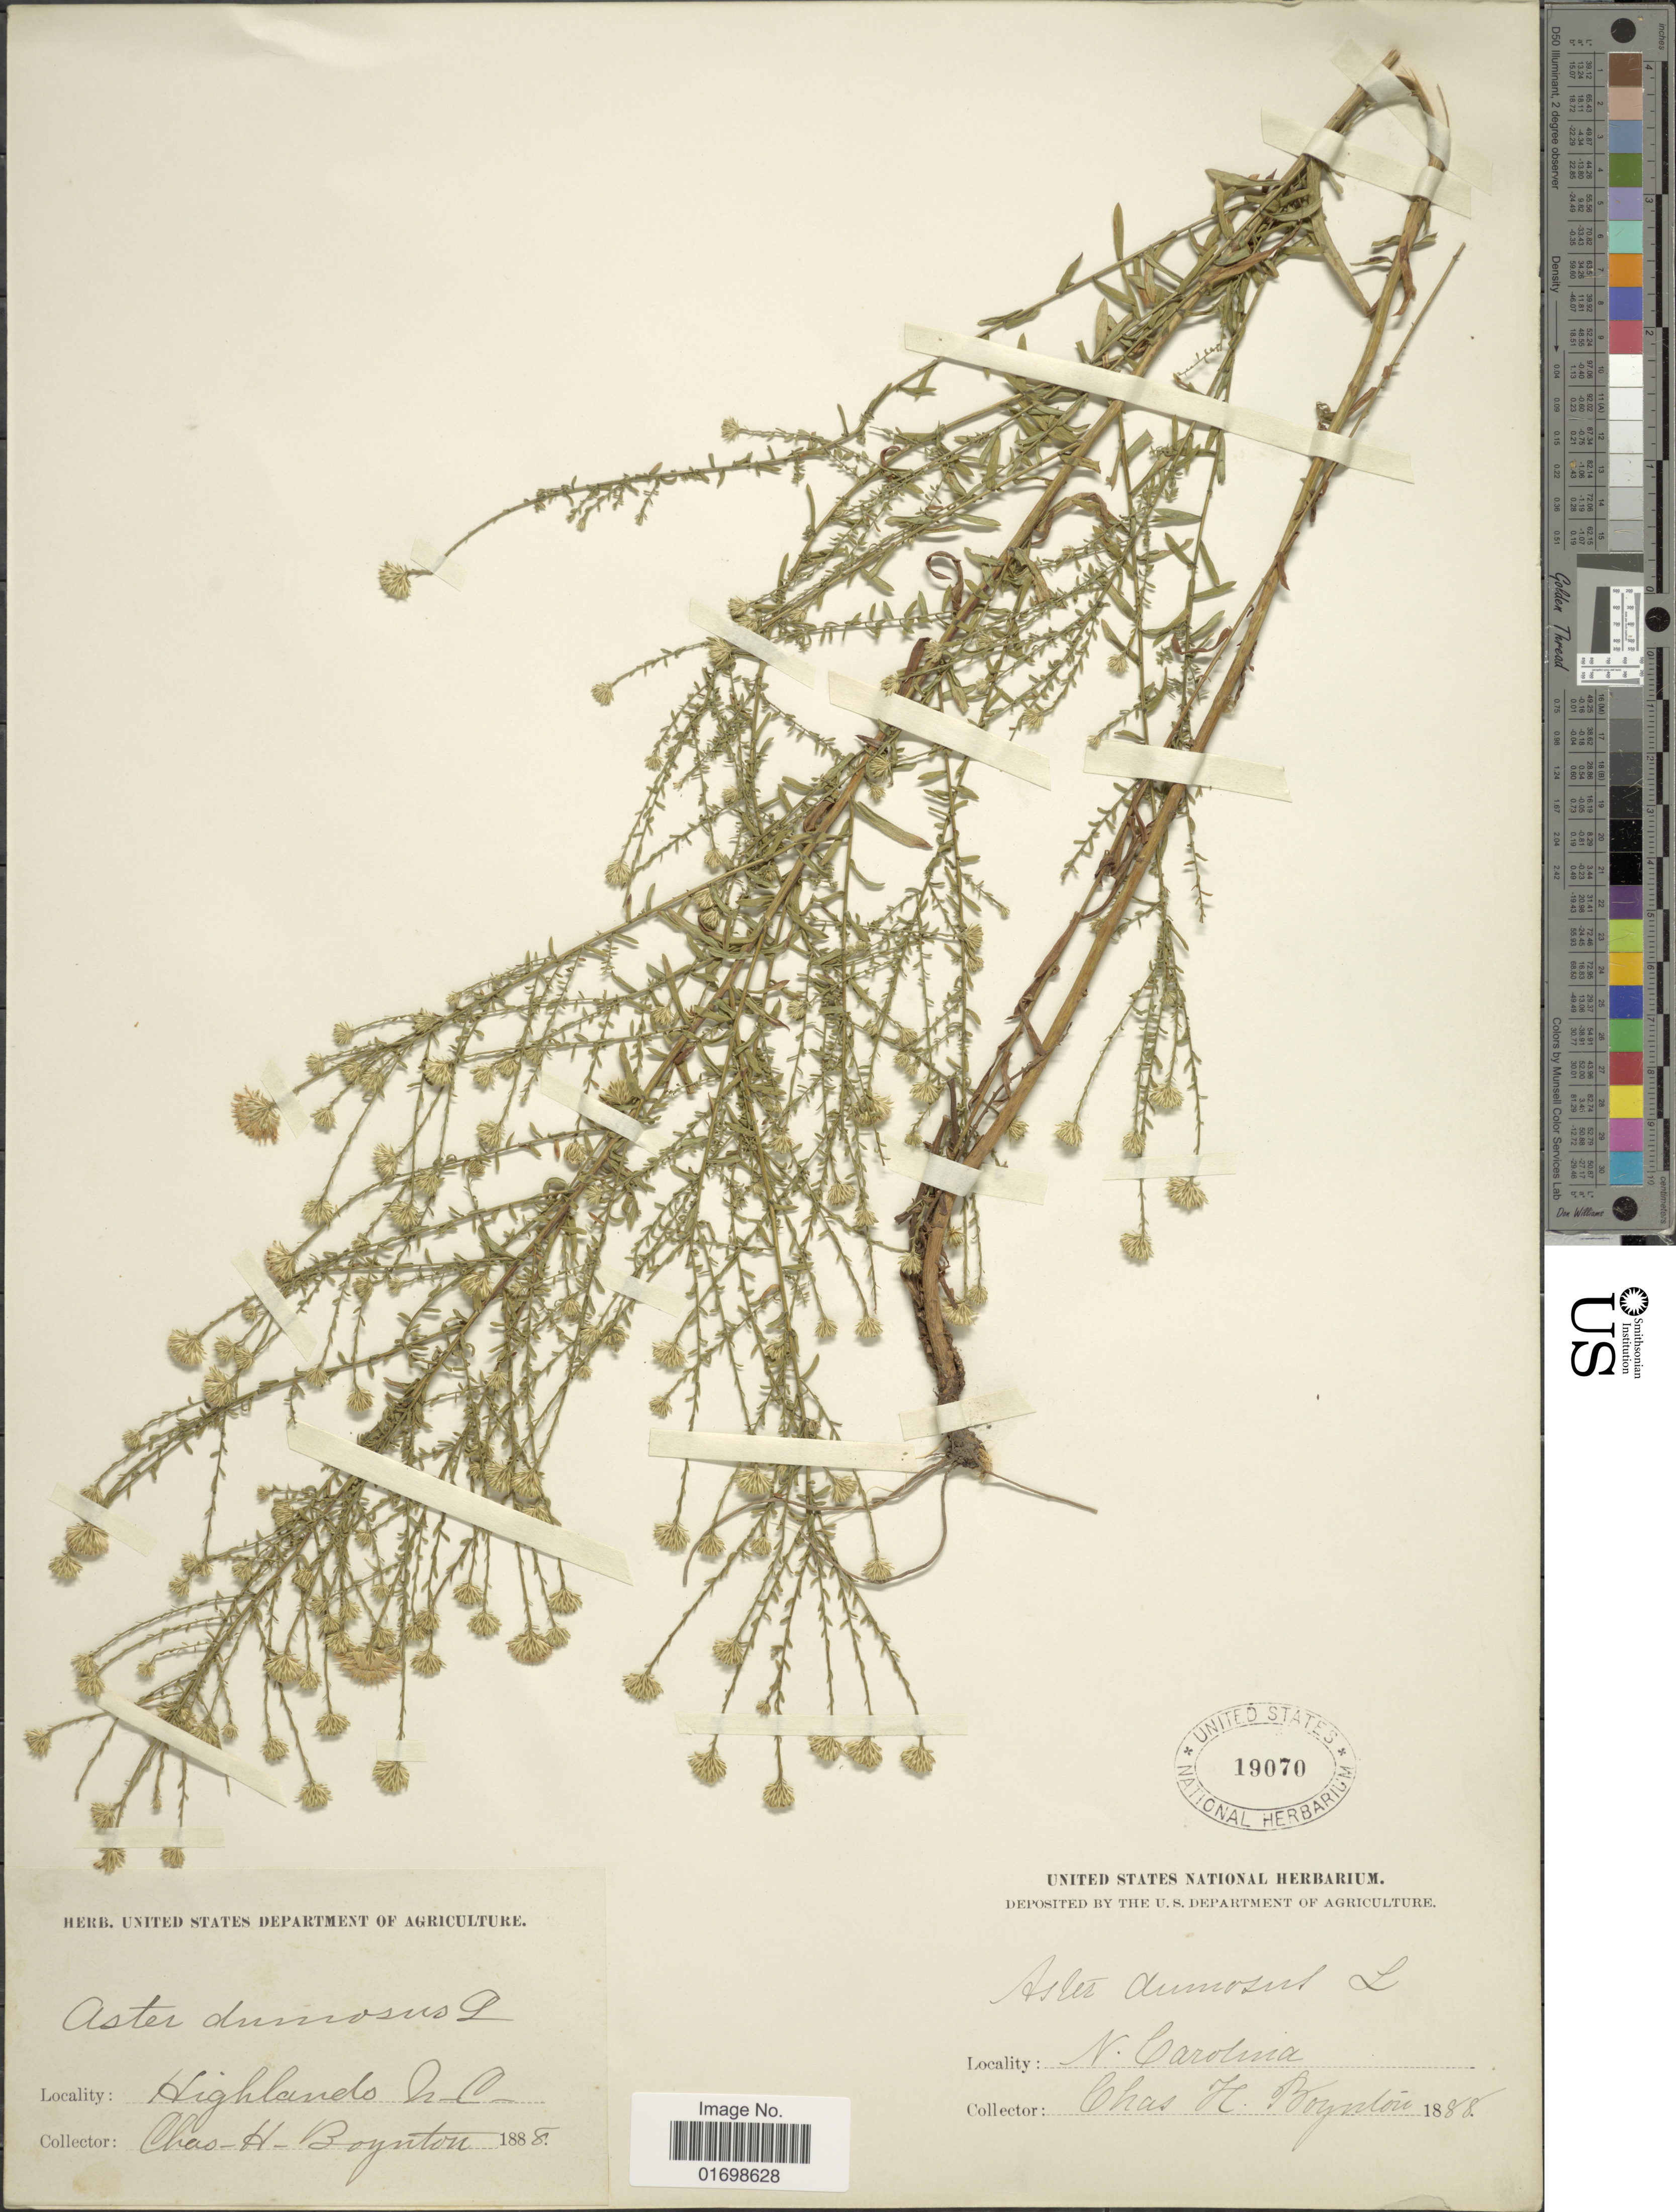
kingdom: Plantae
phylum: Tracheophyta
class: Magnoliopsida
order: Asterales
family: Asteraceae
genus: Symphyotrichum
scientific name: Symphyotrichum dumosum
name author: (L.) G.L. Nesom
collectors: C. Boynton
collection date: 1888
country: United States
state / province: North Carolina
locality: Highlands N.C.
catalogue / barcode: US 19070